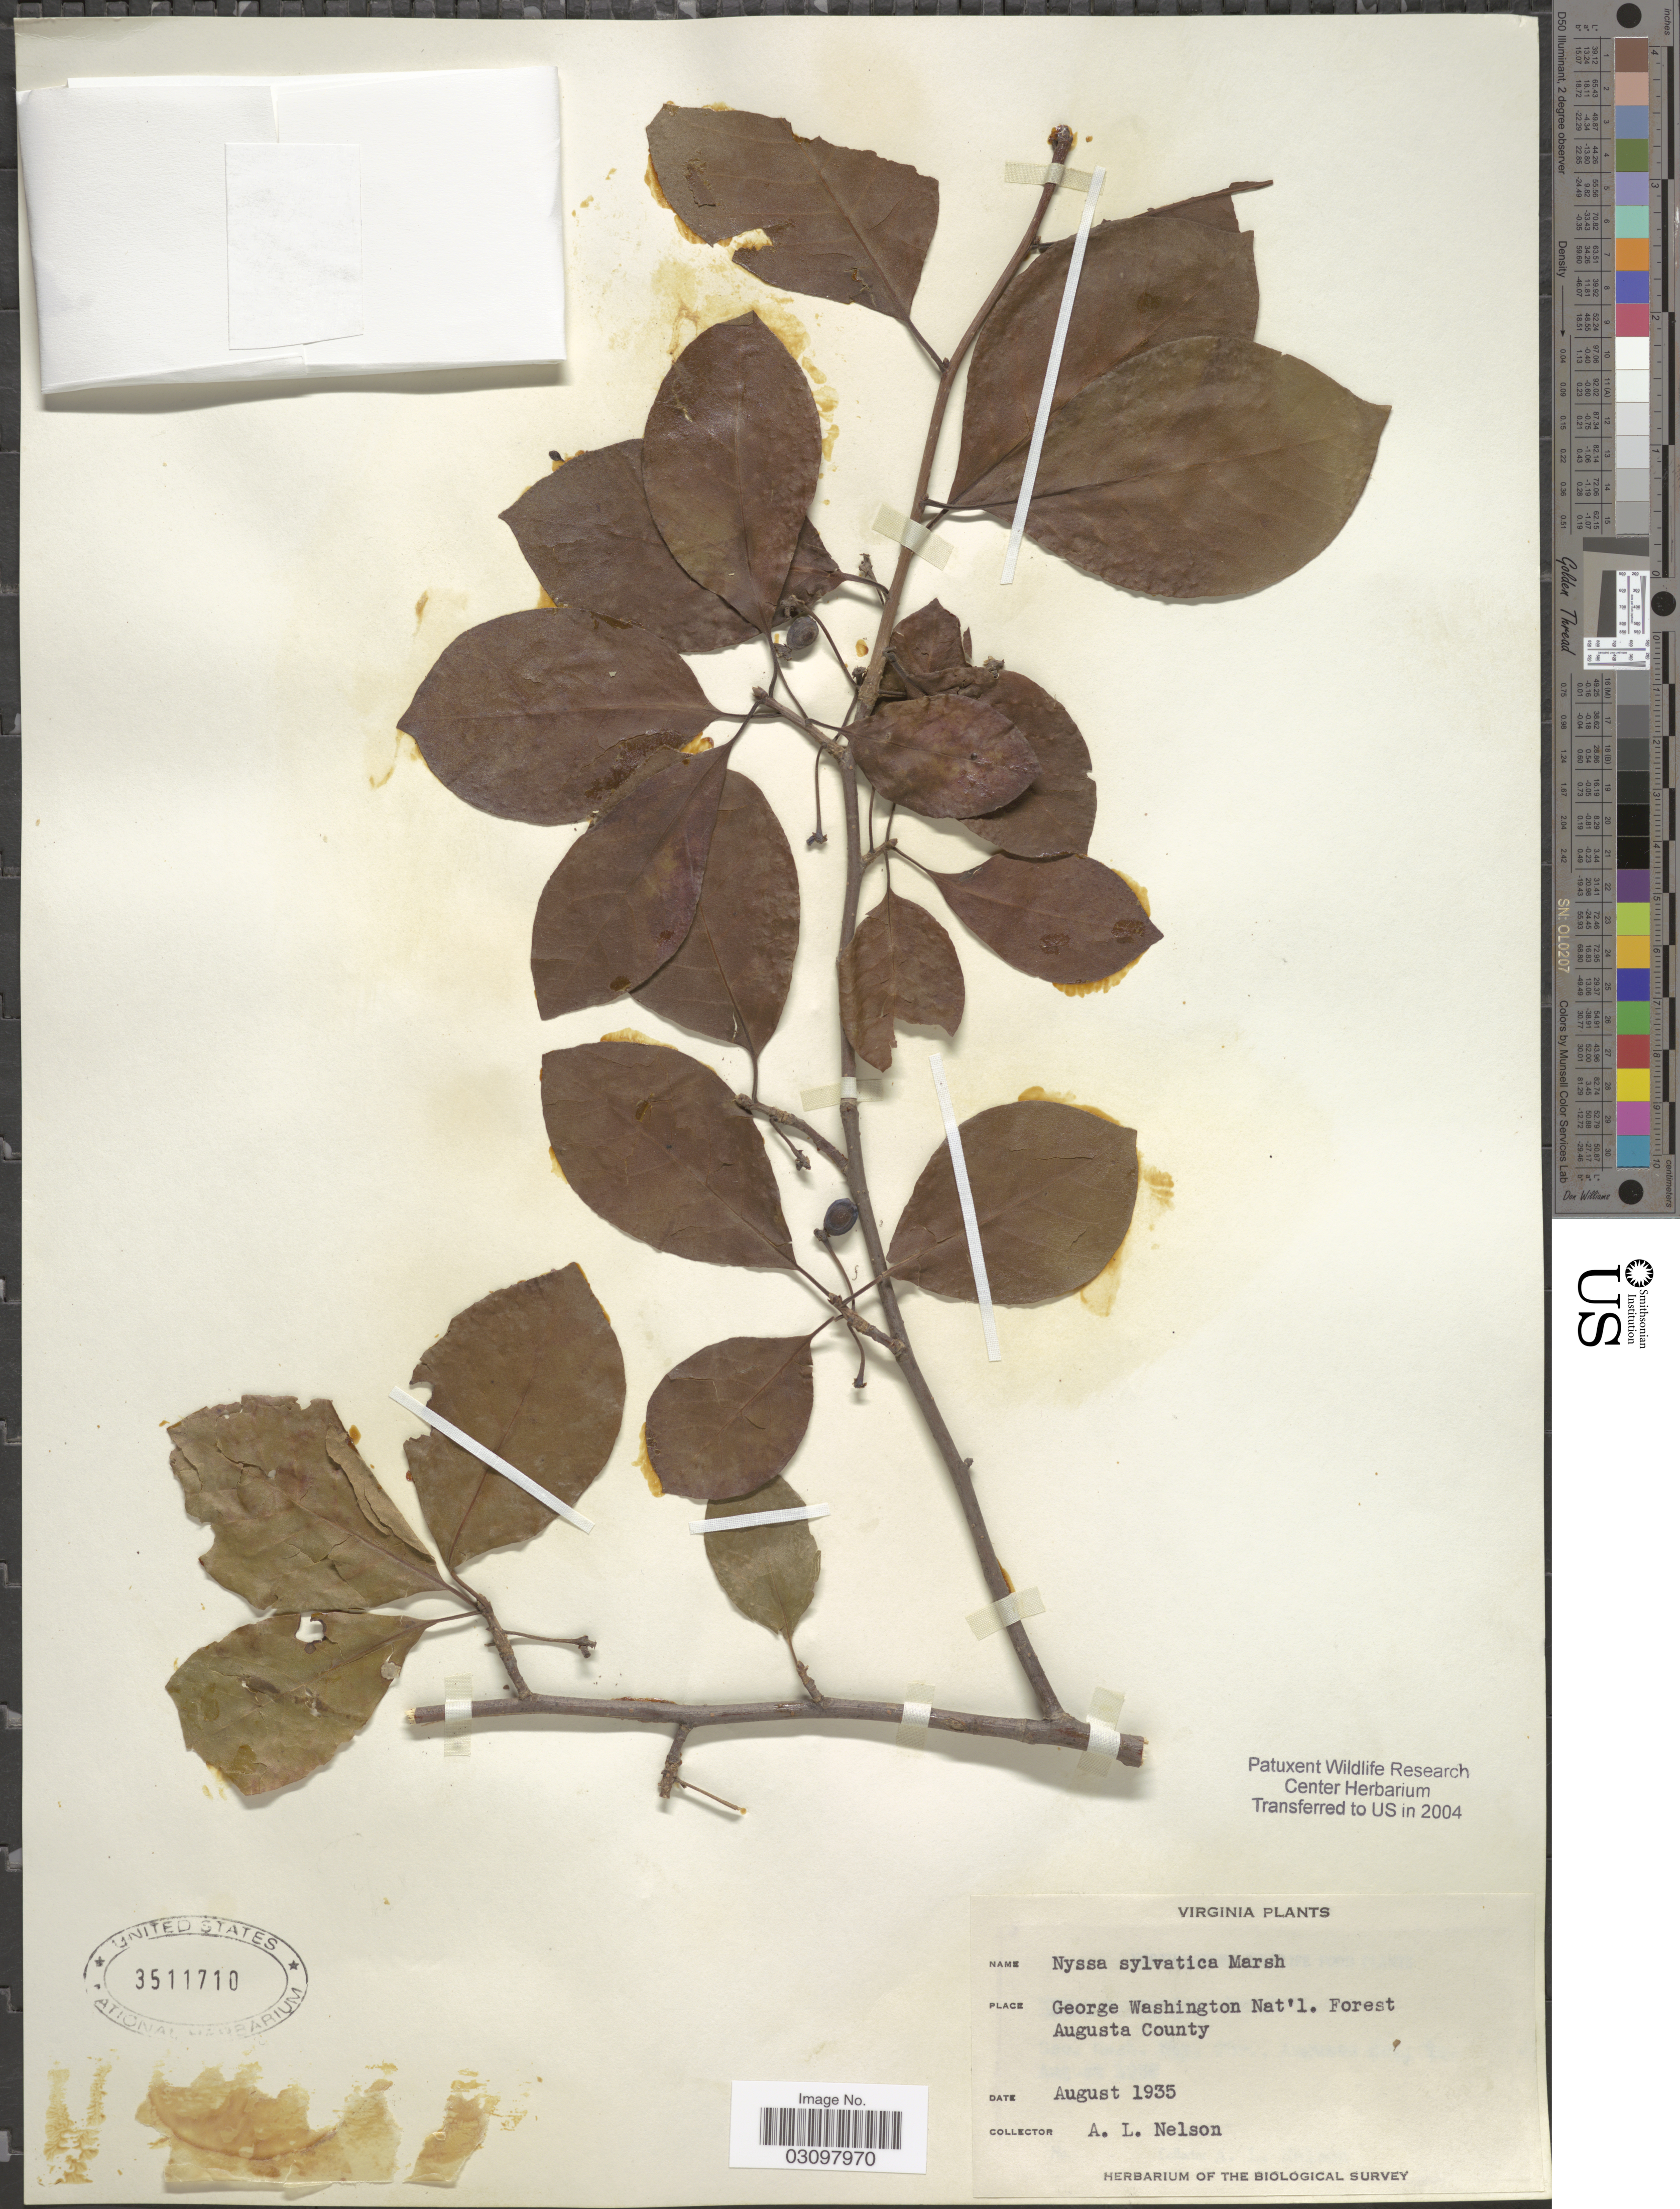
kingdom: Plantae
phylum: Tracheophyta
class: Magnoliopsida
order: Cornales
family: Nyssaceae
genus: Nyssa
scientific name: Nyssa sylvatica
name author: Marshall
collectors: A. L. Nelson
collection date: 1935-08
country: United States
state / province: Virginia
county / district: Augusta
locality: George Washington Nat'l. Forest. Augusta County.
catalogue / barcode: US 3511710